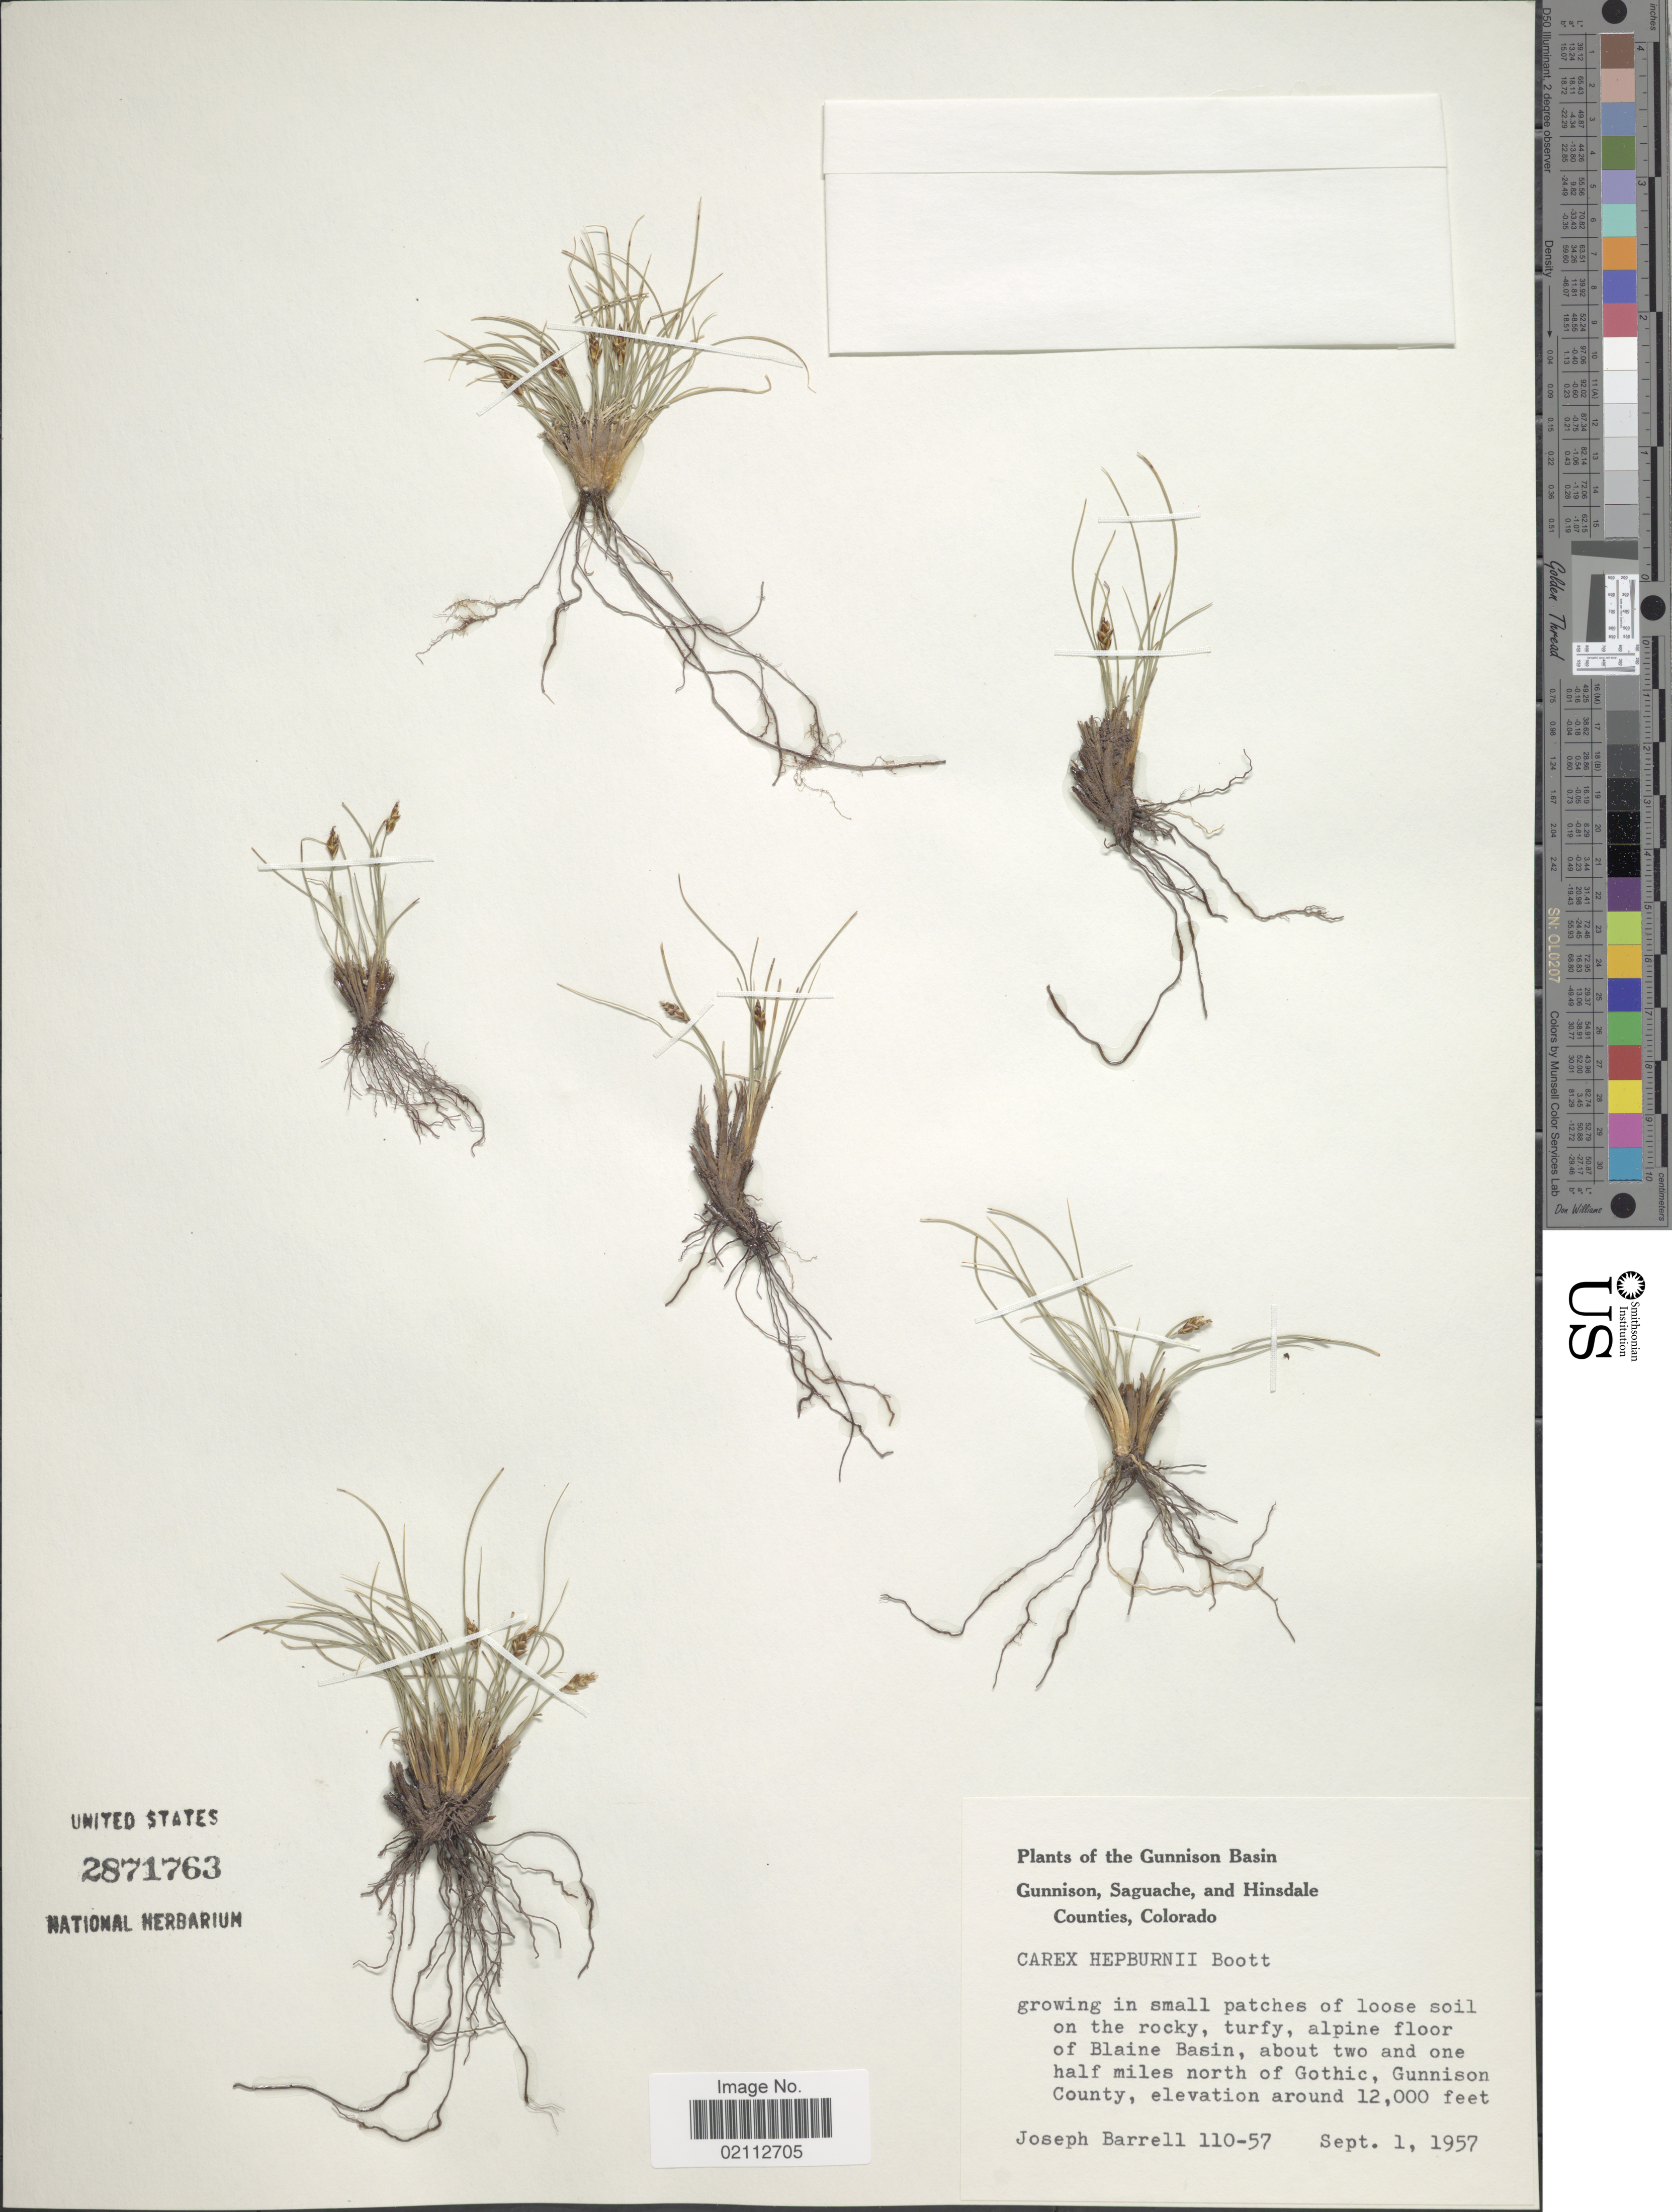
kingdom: Plantae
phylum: Tracheophyta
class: Liliopsida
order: Poales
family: Cyperaceae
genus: Carex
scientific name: Carex nardina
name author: (Hornem.) Fr.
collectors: J. Barrell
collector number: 110-57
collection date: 1957-09-01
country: United States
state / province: Colorado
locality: Gunnison Basin. Blaine Basin, about two and one half miles north of Gothic, Gunnison County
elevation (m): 3658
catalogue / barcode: US 2871763